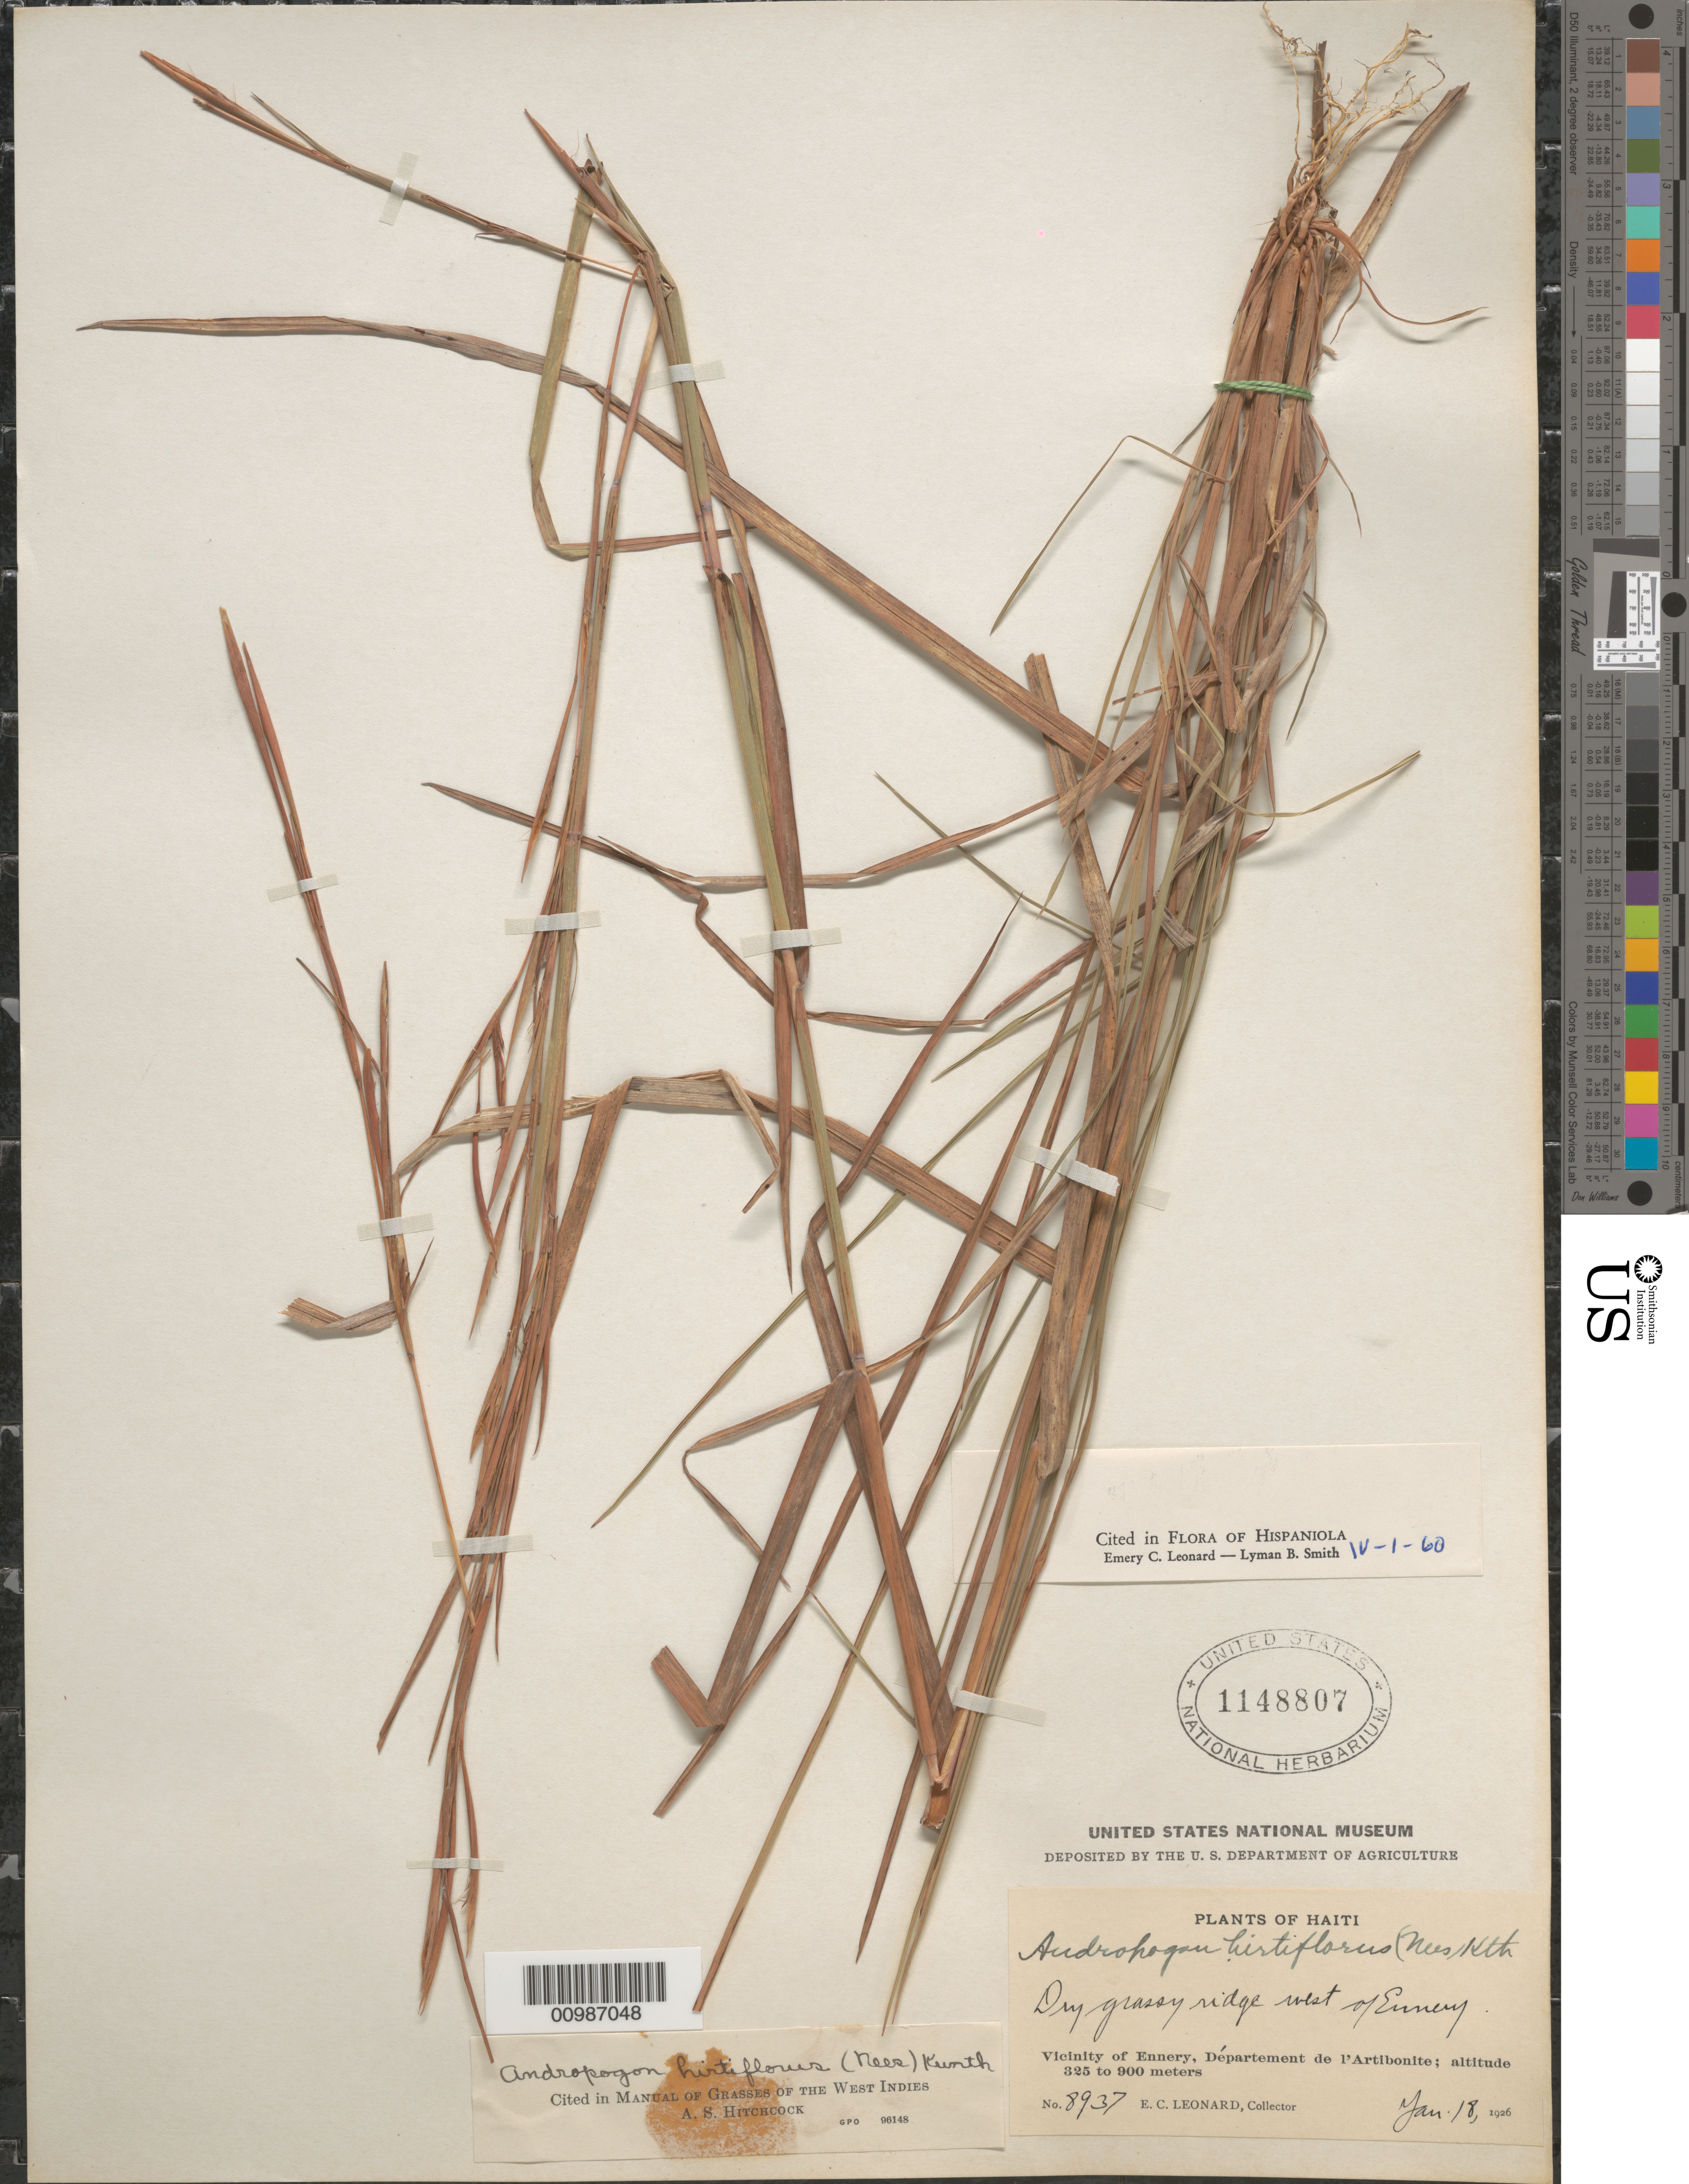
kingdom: Plantae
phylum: Tracheophyta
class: Liliopsida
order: Poales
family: Poaceae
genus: Andropogon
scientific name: Andropogon hirtiflorus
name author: (Nees) Kunth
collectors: E. C. Leonard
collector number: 8937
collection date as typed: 18 Jan 1926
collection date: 1926-01-18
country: Haiti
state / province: Artibonite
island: Hispaniola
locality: Vicinity of Ennery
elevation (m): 325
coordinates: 0 N, 0 E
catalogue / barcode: US 1148807